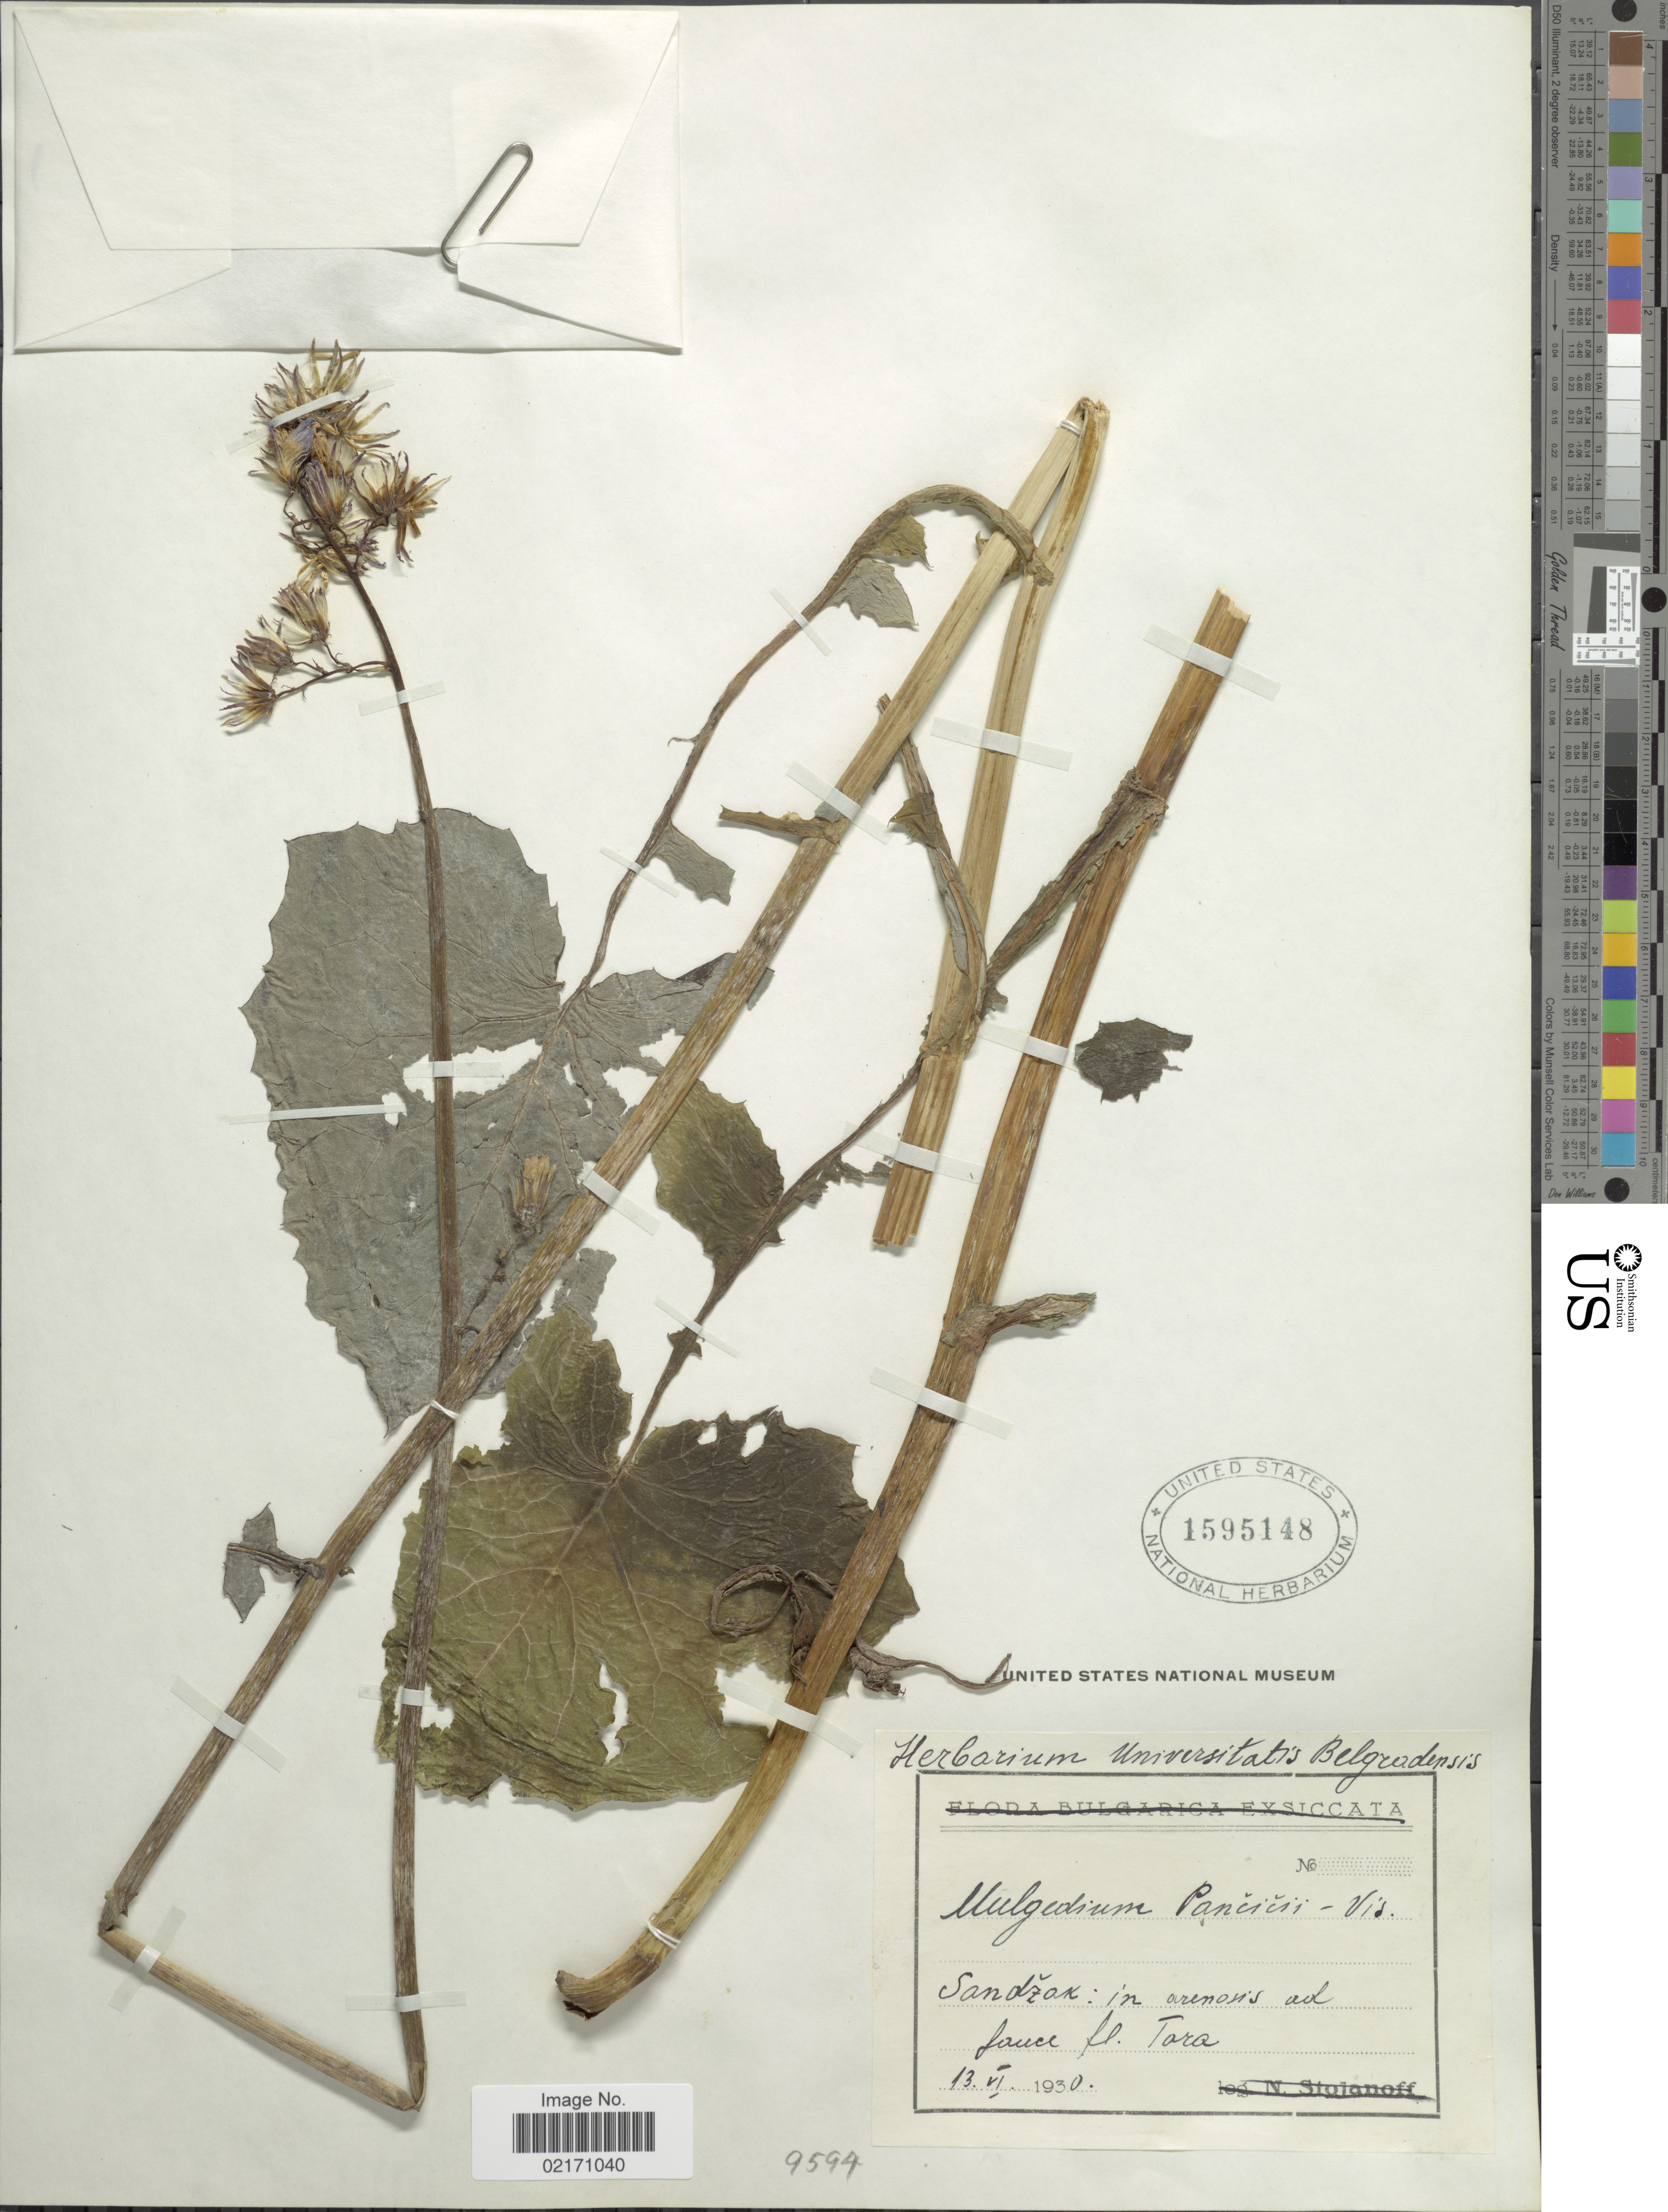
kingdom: Plantae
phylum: Tracheophyta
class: Magnoliopsida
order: Asterales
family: Asteraceae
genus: Lactuca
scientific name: Lactuca pancicii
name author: (Vis.) N. Kilian & Greuter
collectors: ex herb. Universitatis Belgradensis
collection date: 1930-06-13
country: Montenegro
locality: Sandzak, fl. Tara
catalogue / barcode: US 1595148